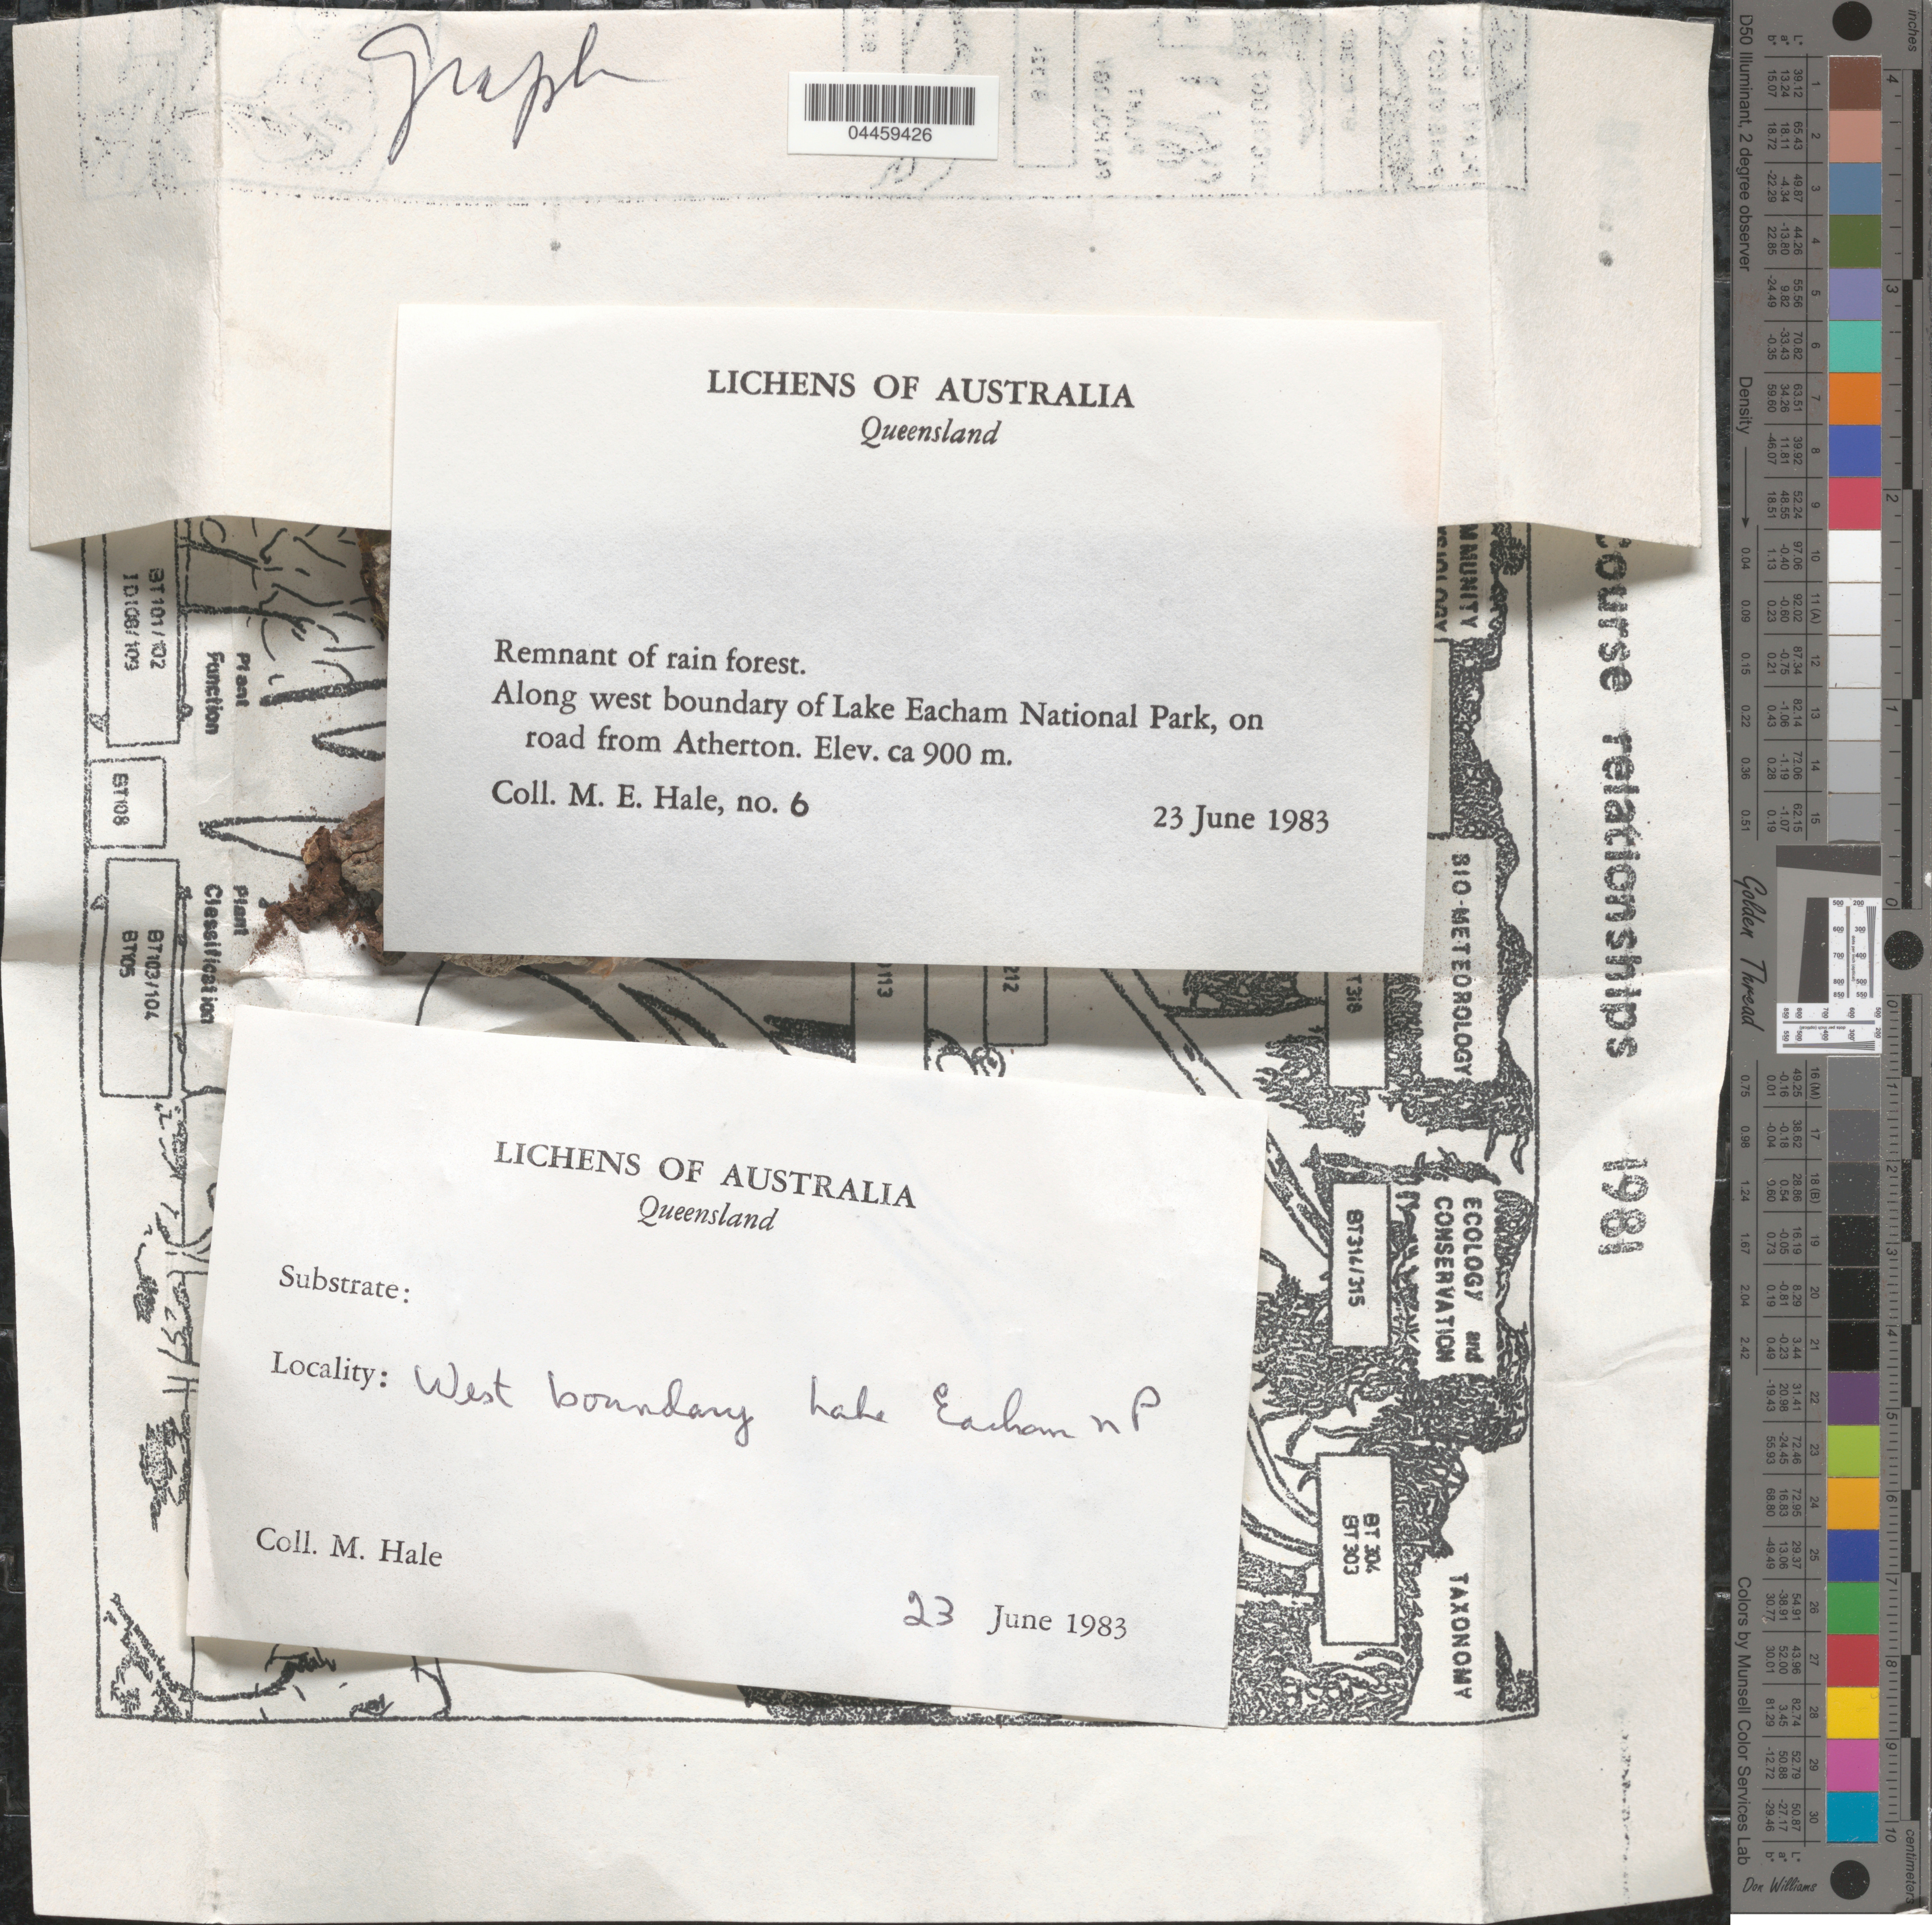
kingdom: Fungi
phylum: Ascomycota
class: Lecanoromycetes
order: Ostropales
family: Graphidaceae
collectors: M. Hale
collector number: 6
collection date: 1983-06-23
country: Australia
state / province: Queensland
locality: Remnant of rain forest. Along west boundary Lake Eacham National Park, on road from Atherton.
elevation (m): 900